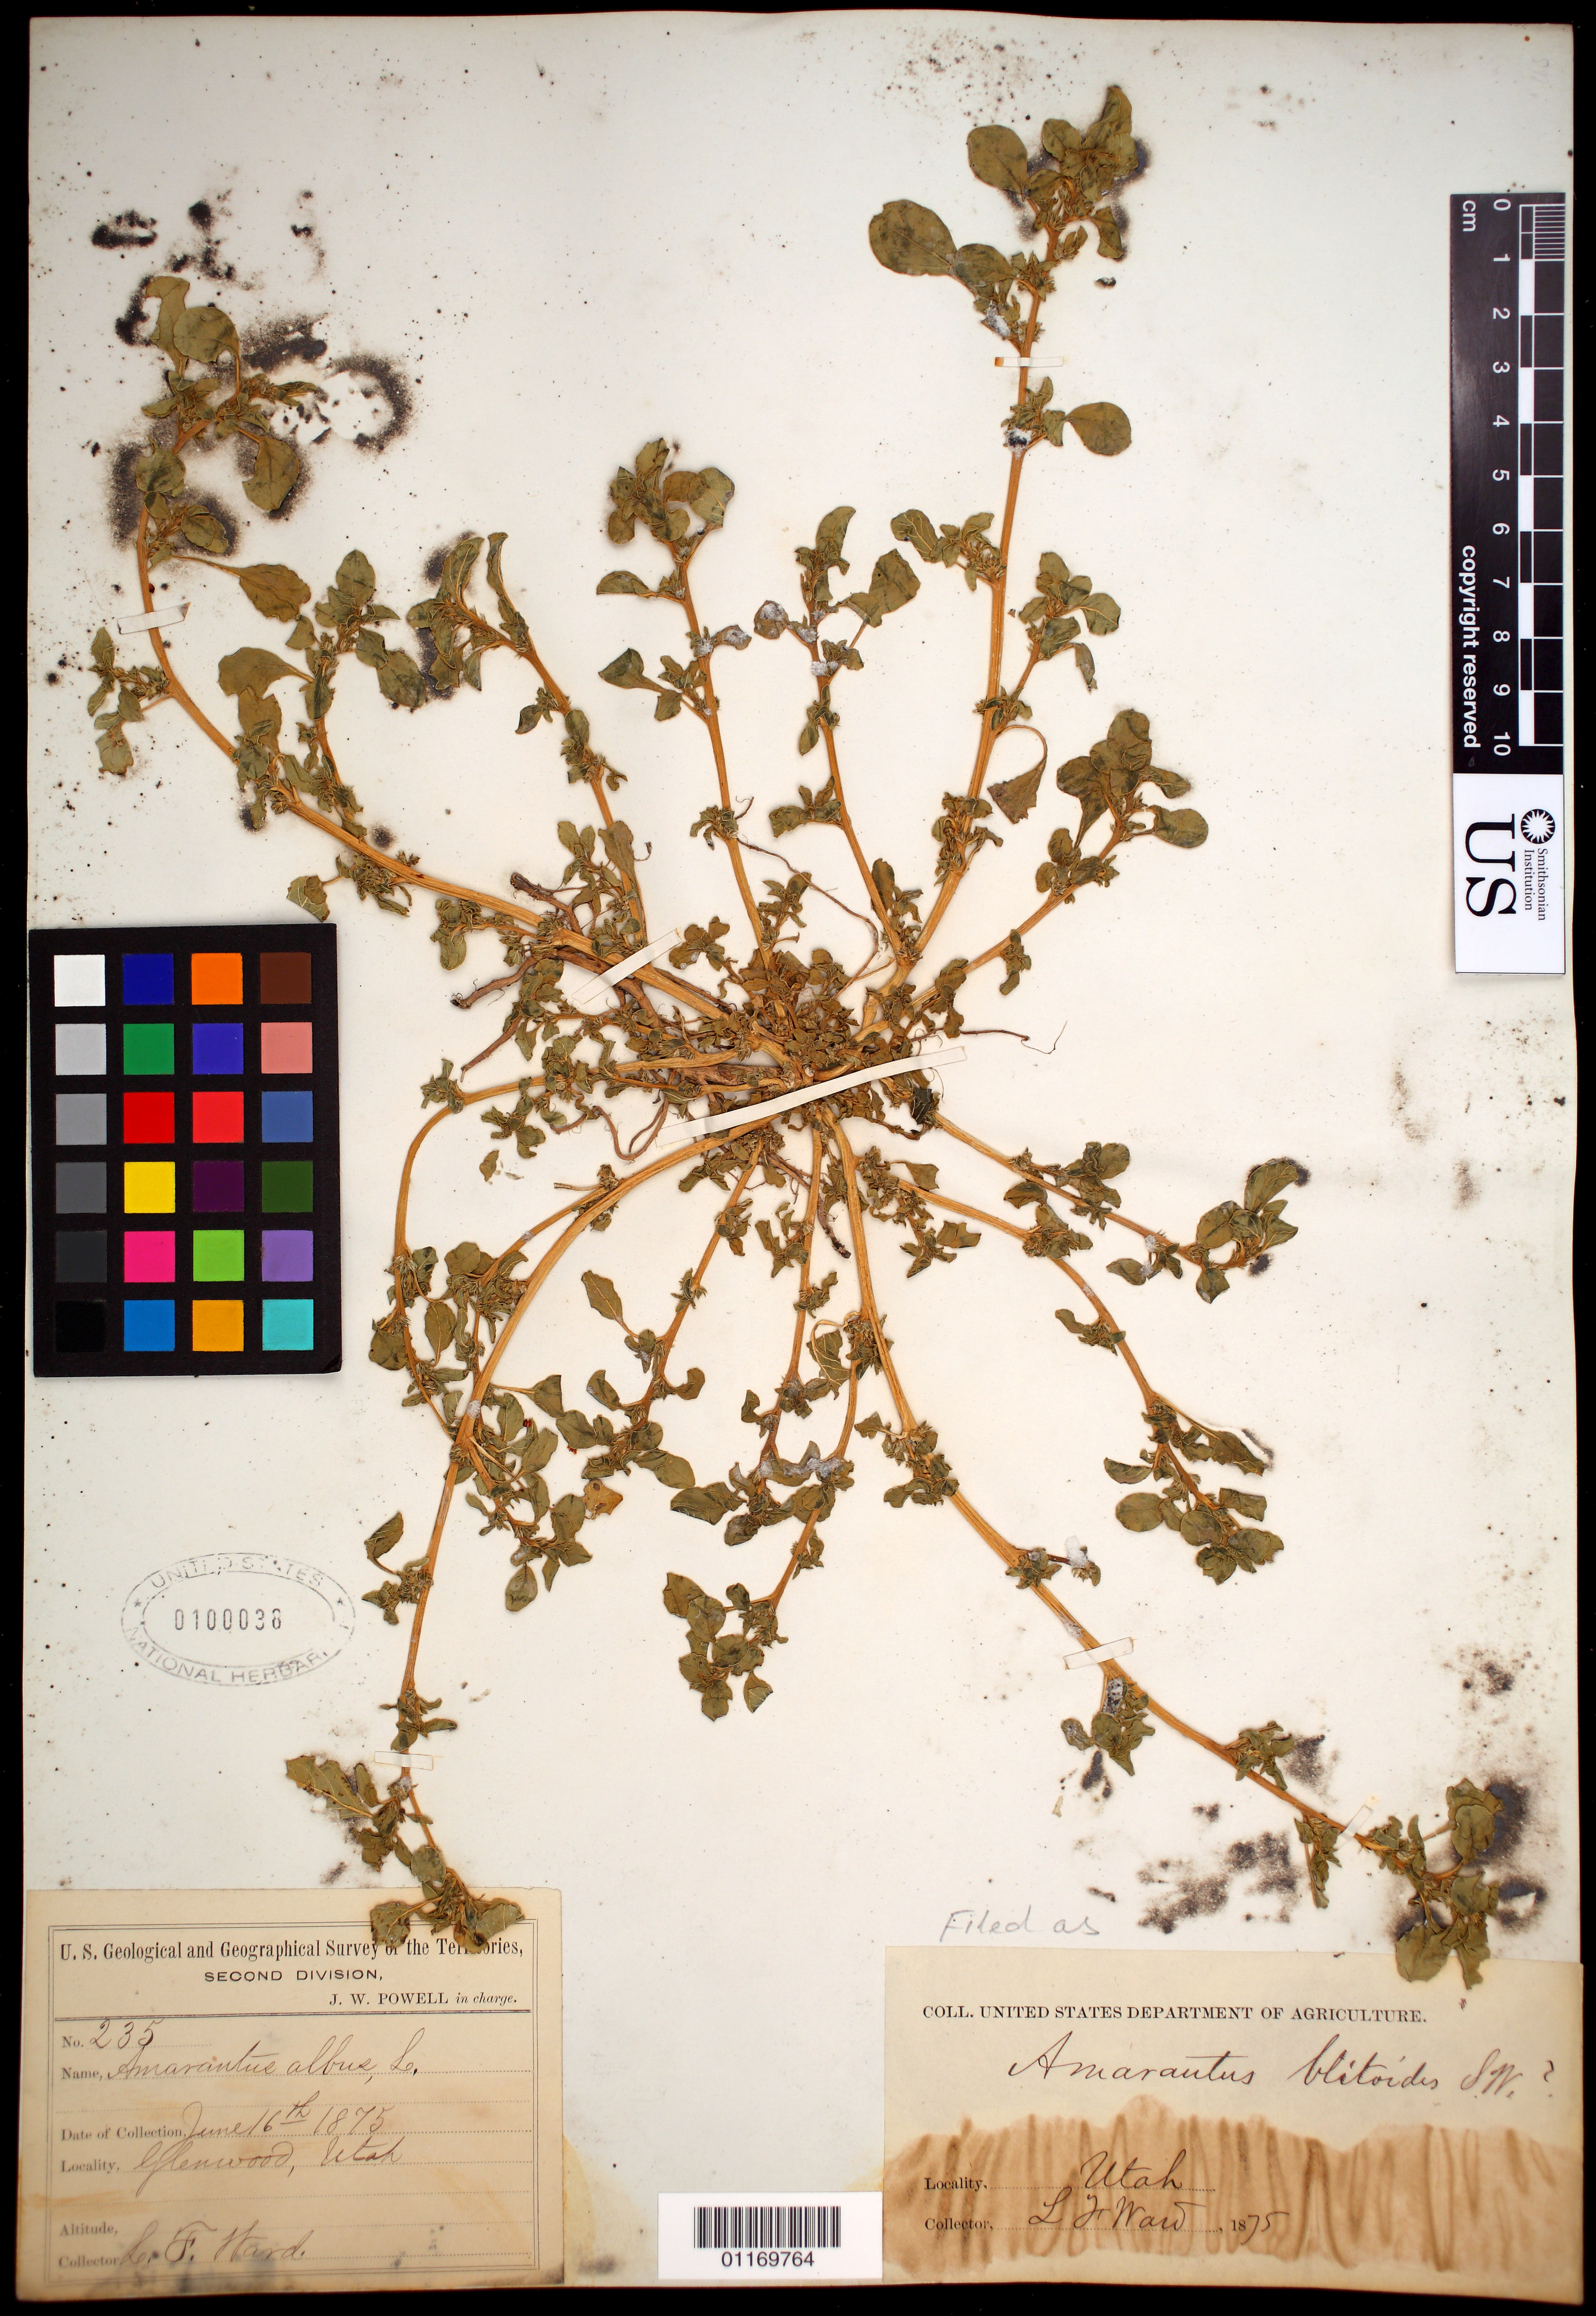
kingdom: Plantae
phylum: Tracheophyta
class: Magnoliopsida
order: Caryophyllales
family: Amaranthaceae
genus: Amaranthus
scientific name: Amaranthus blitoides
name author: S. Watson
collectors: L. F. Ward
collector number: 235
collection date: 1875-06-16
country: United States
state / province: Utah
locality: Glenwood.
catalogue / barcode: US 100038